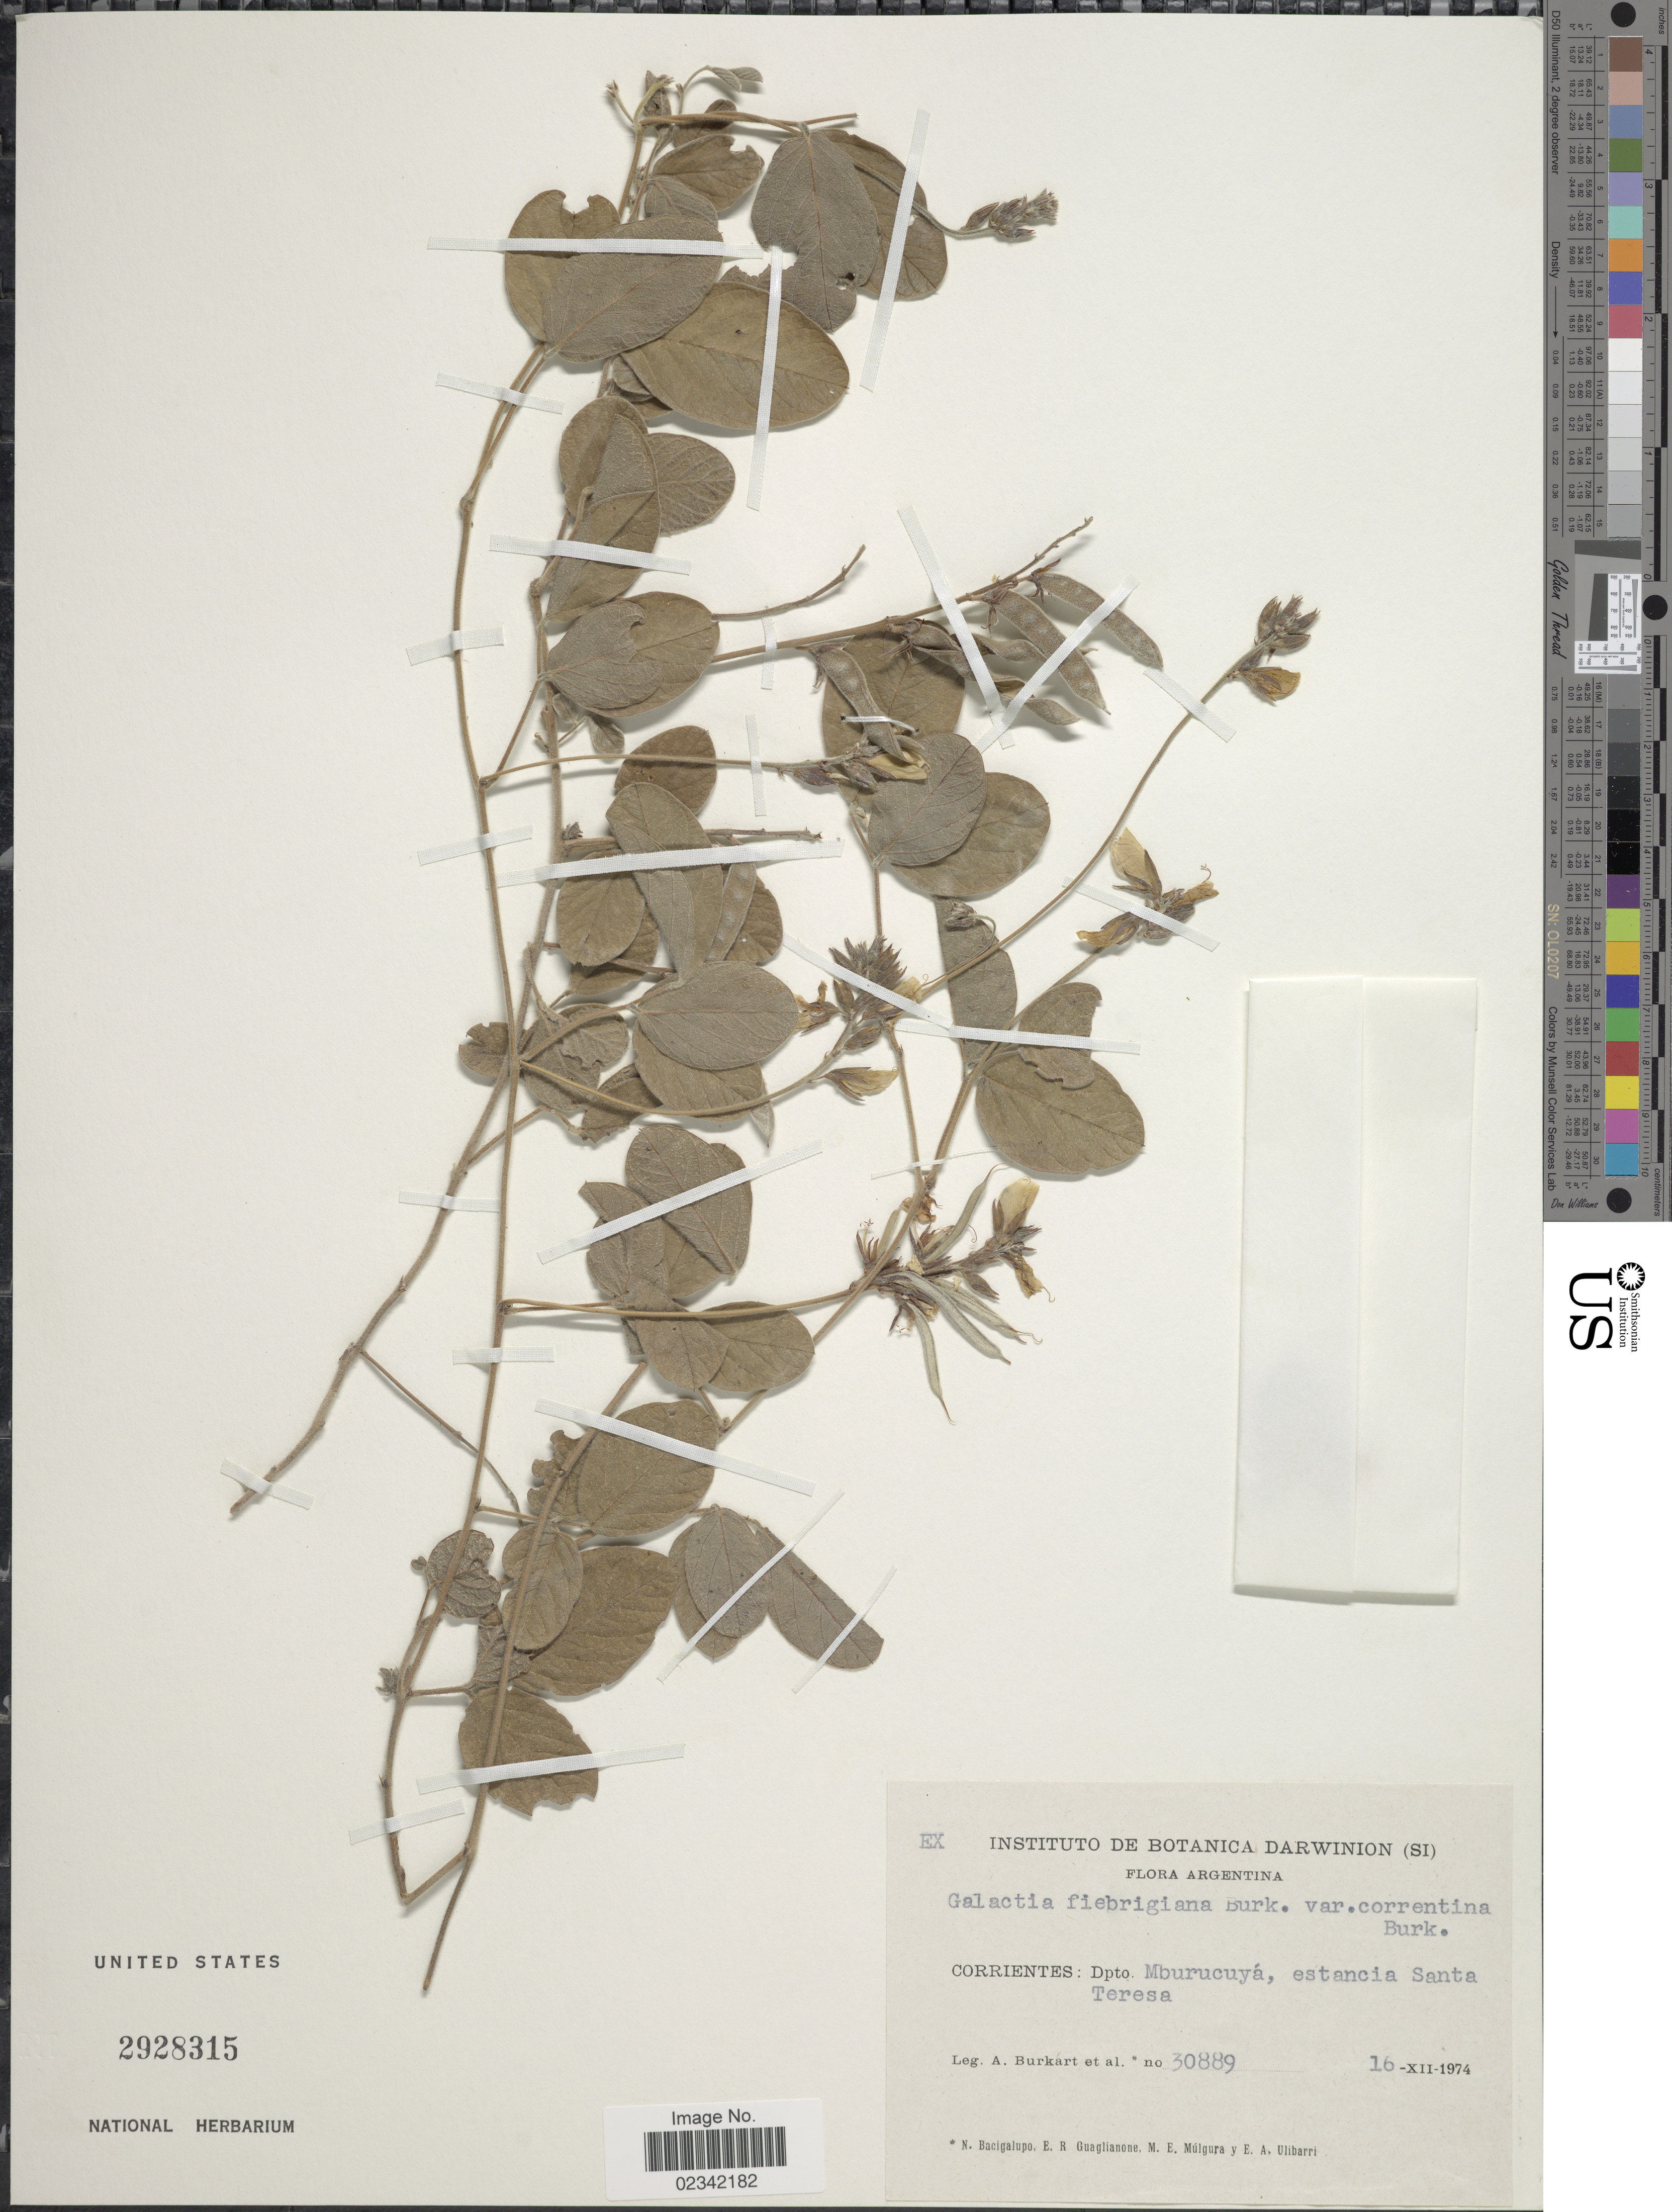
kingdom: Plantae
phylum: Tracheophyta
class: Magnoliopsida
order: Fabales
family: Fabaceae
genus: Galactia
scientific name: Galactia fiebrigiana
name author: Burkart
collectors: A. E. Burkart & et al.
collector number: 30889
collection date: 1974-12-16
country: Argentina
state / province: Corrientes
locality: Corrientes: Dpto. Mburucuya, estancia Santa Teresa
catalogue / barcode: US 2928315